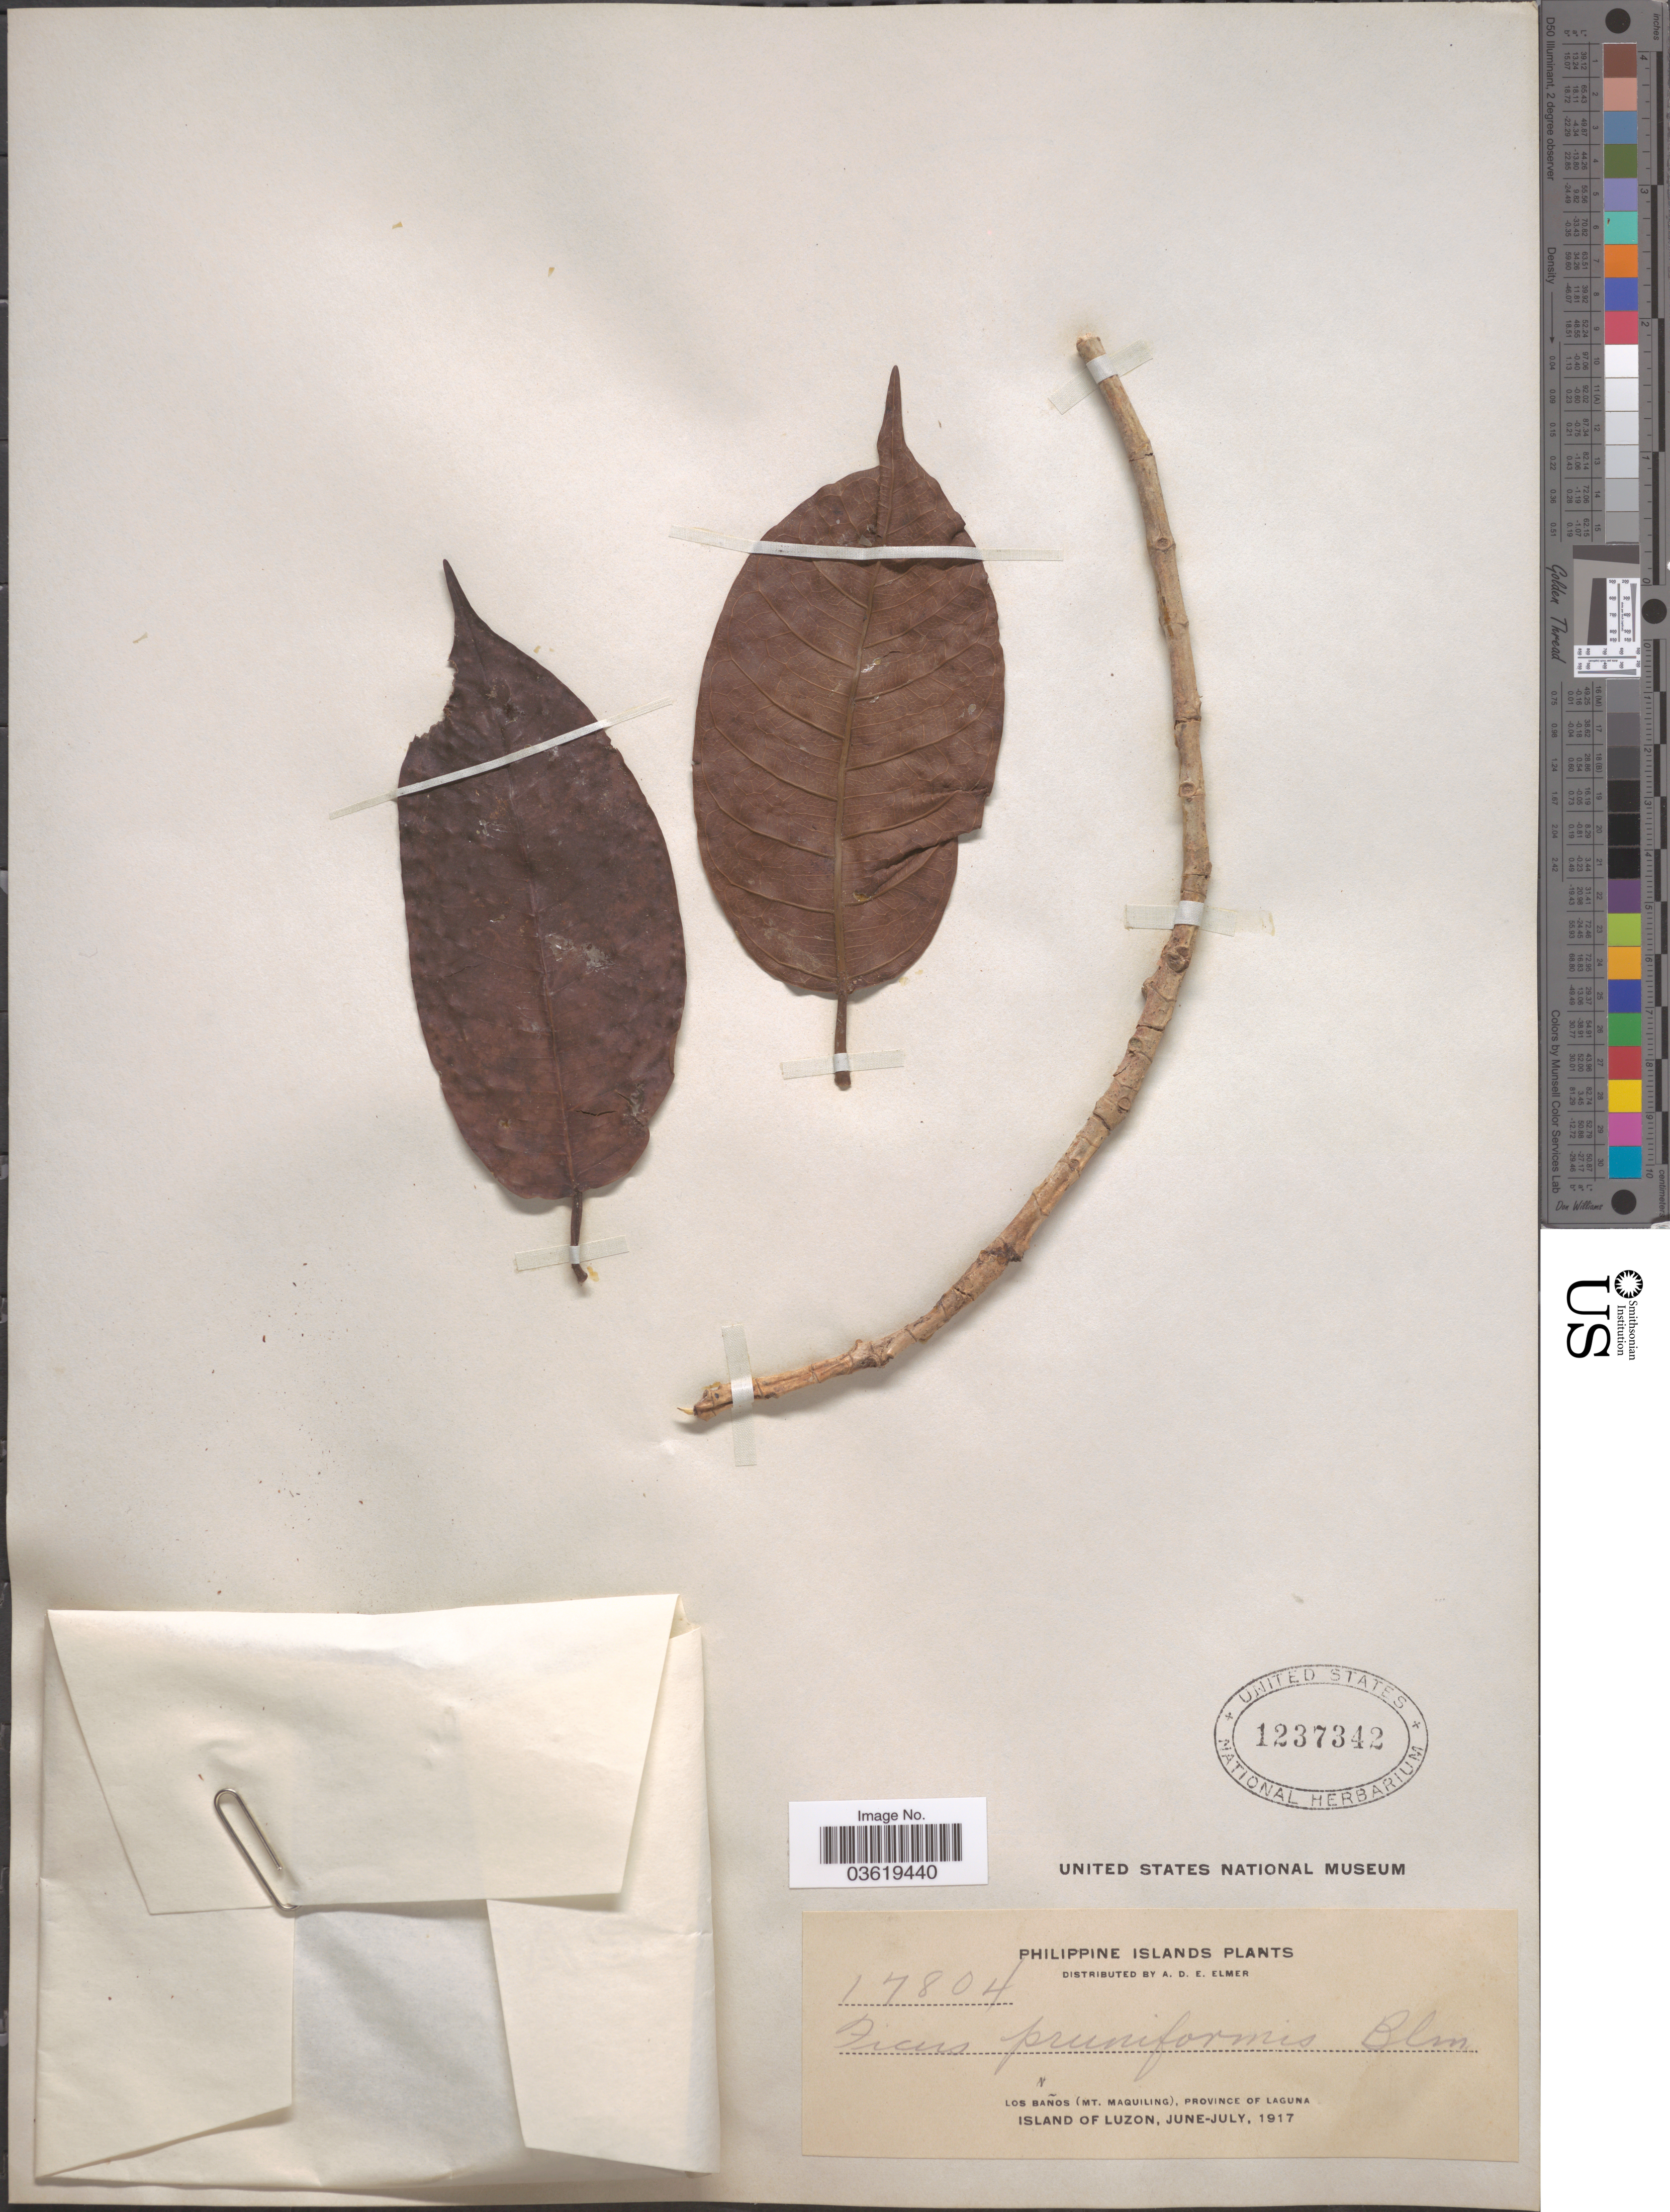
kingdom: Plantae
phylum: Tracheophyta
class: Magnoliopsida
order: Rosales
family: Moraceae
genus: Ficus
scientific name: Ficus pruniformis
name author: Blume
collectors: A. D. E. Elmer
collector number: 17804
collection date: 1917-06/1917-07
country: Philippines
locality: Los Baños (Mt. Maquiling), Province of Laguna. Island of Luzon.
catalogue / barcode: US 1237342